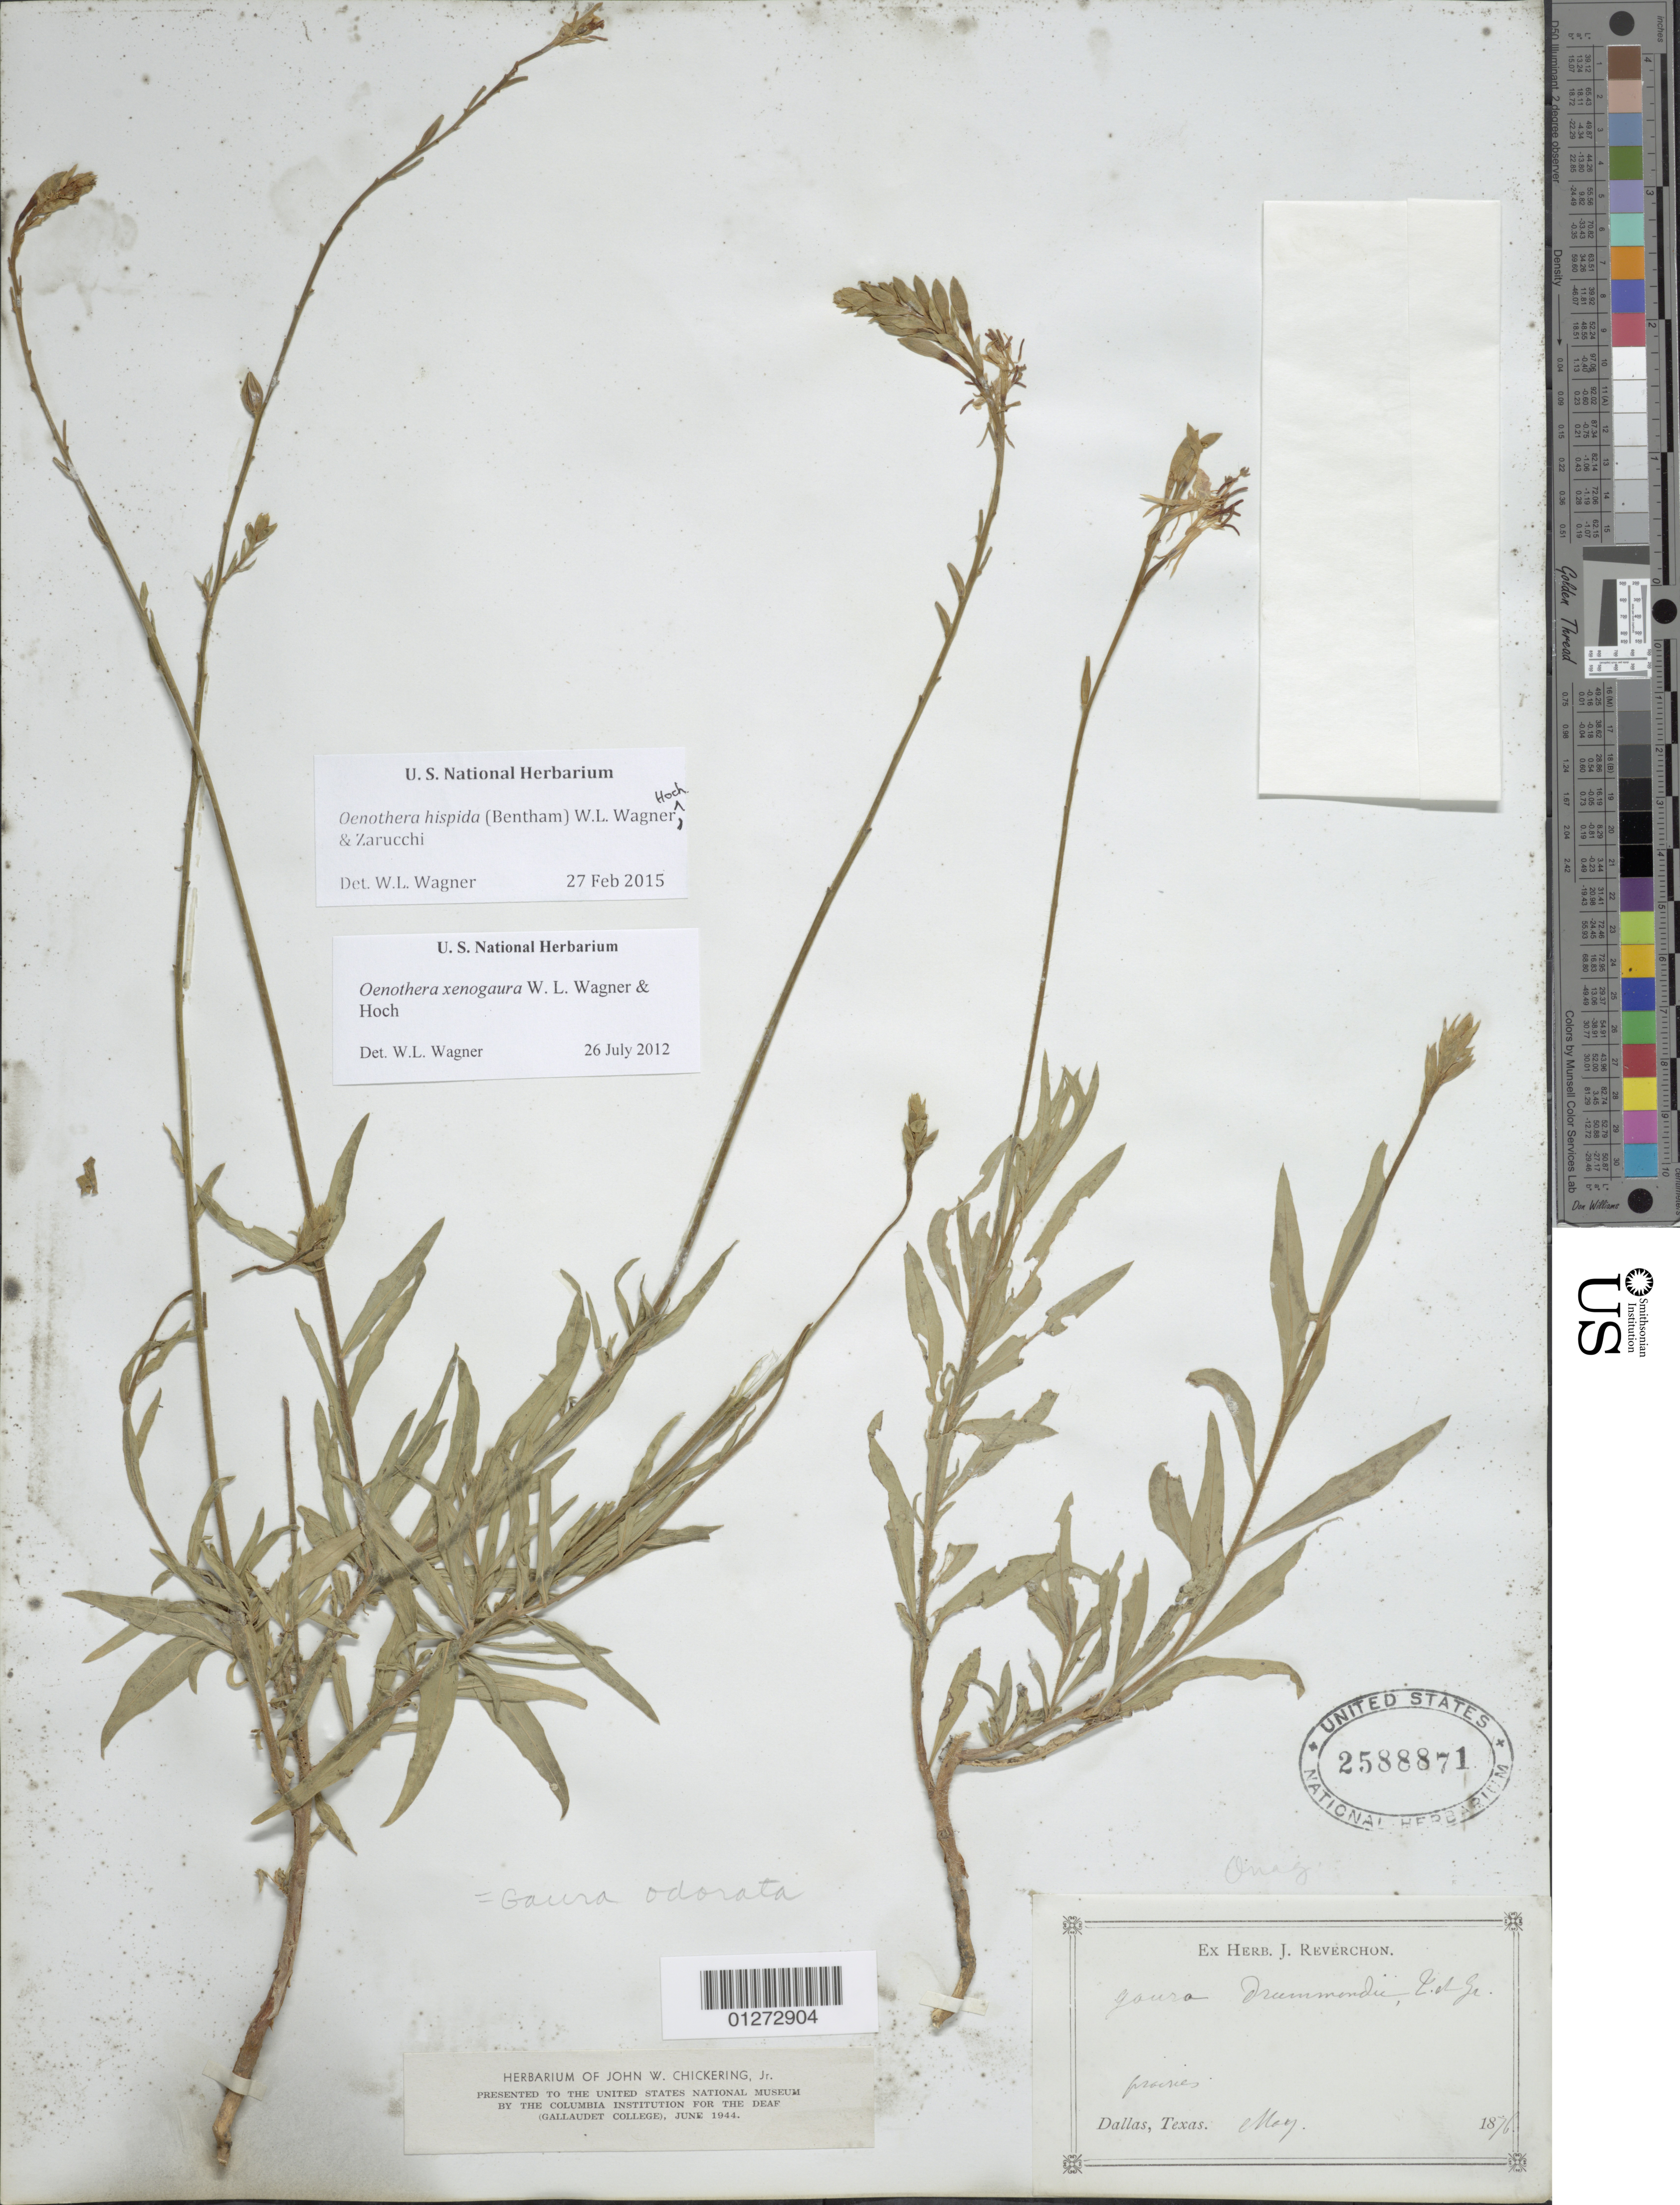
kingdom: Plantae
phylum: Tracheophyta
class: Magnoliopsida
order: Myrtales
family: Onagraceae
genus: Oenothera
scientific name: Oenothera hispida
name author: (Benth.) W.L. Wagner et al.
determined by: Wagner, W. L., (BOT), Smithsonian Institution - National Museum of Natural History (UNITED STATES)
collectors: J. Reverchon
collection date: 1876-05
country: United States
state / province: Texas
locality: Dallas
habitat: Prairies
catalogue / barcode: US 2588871